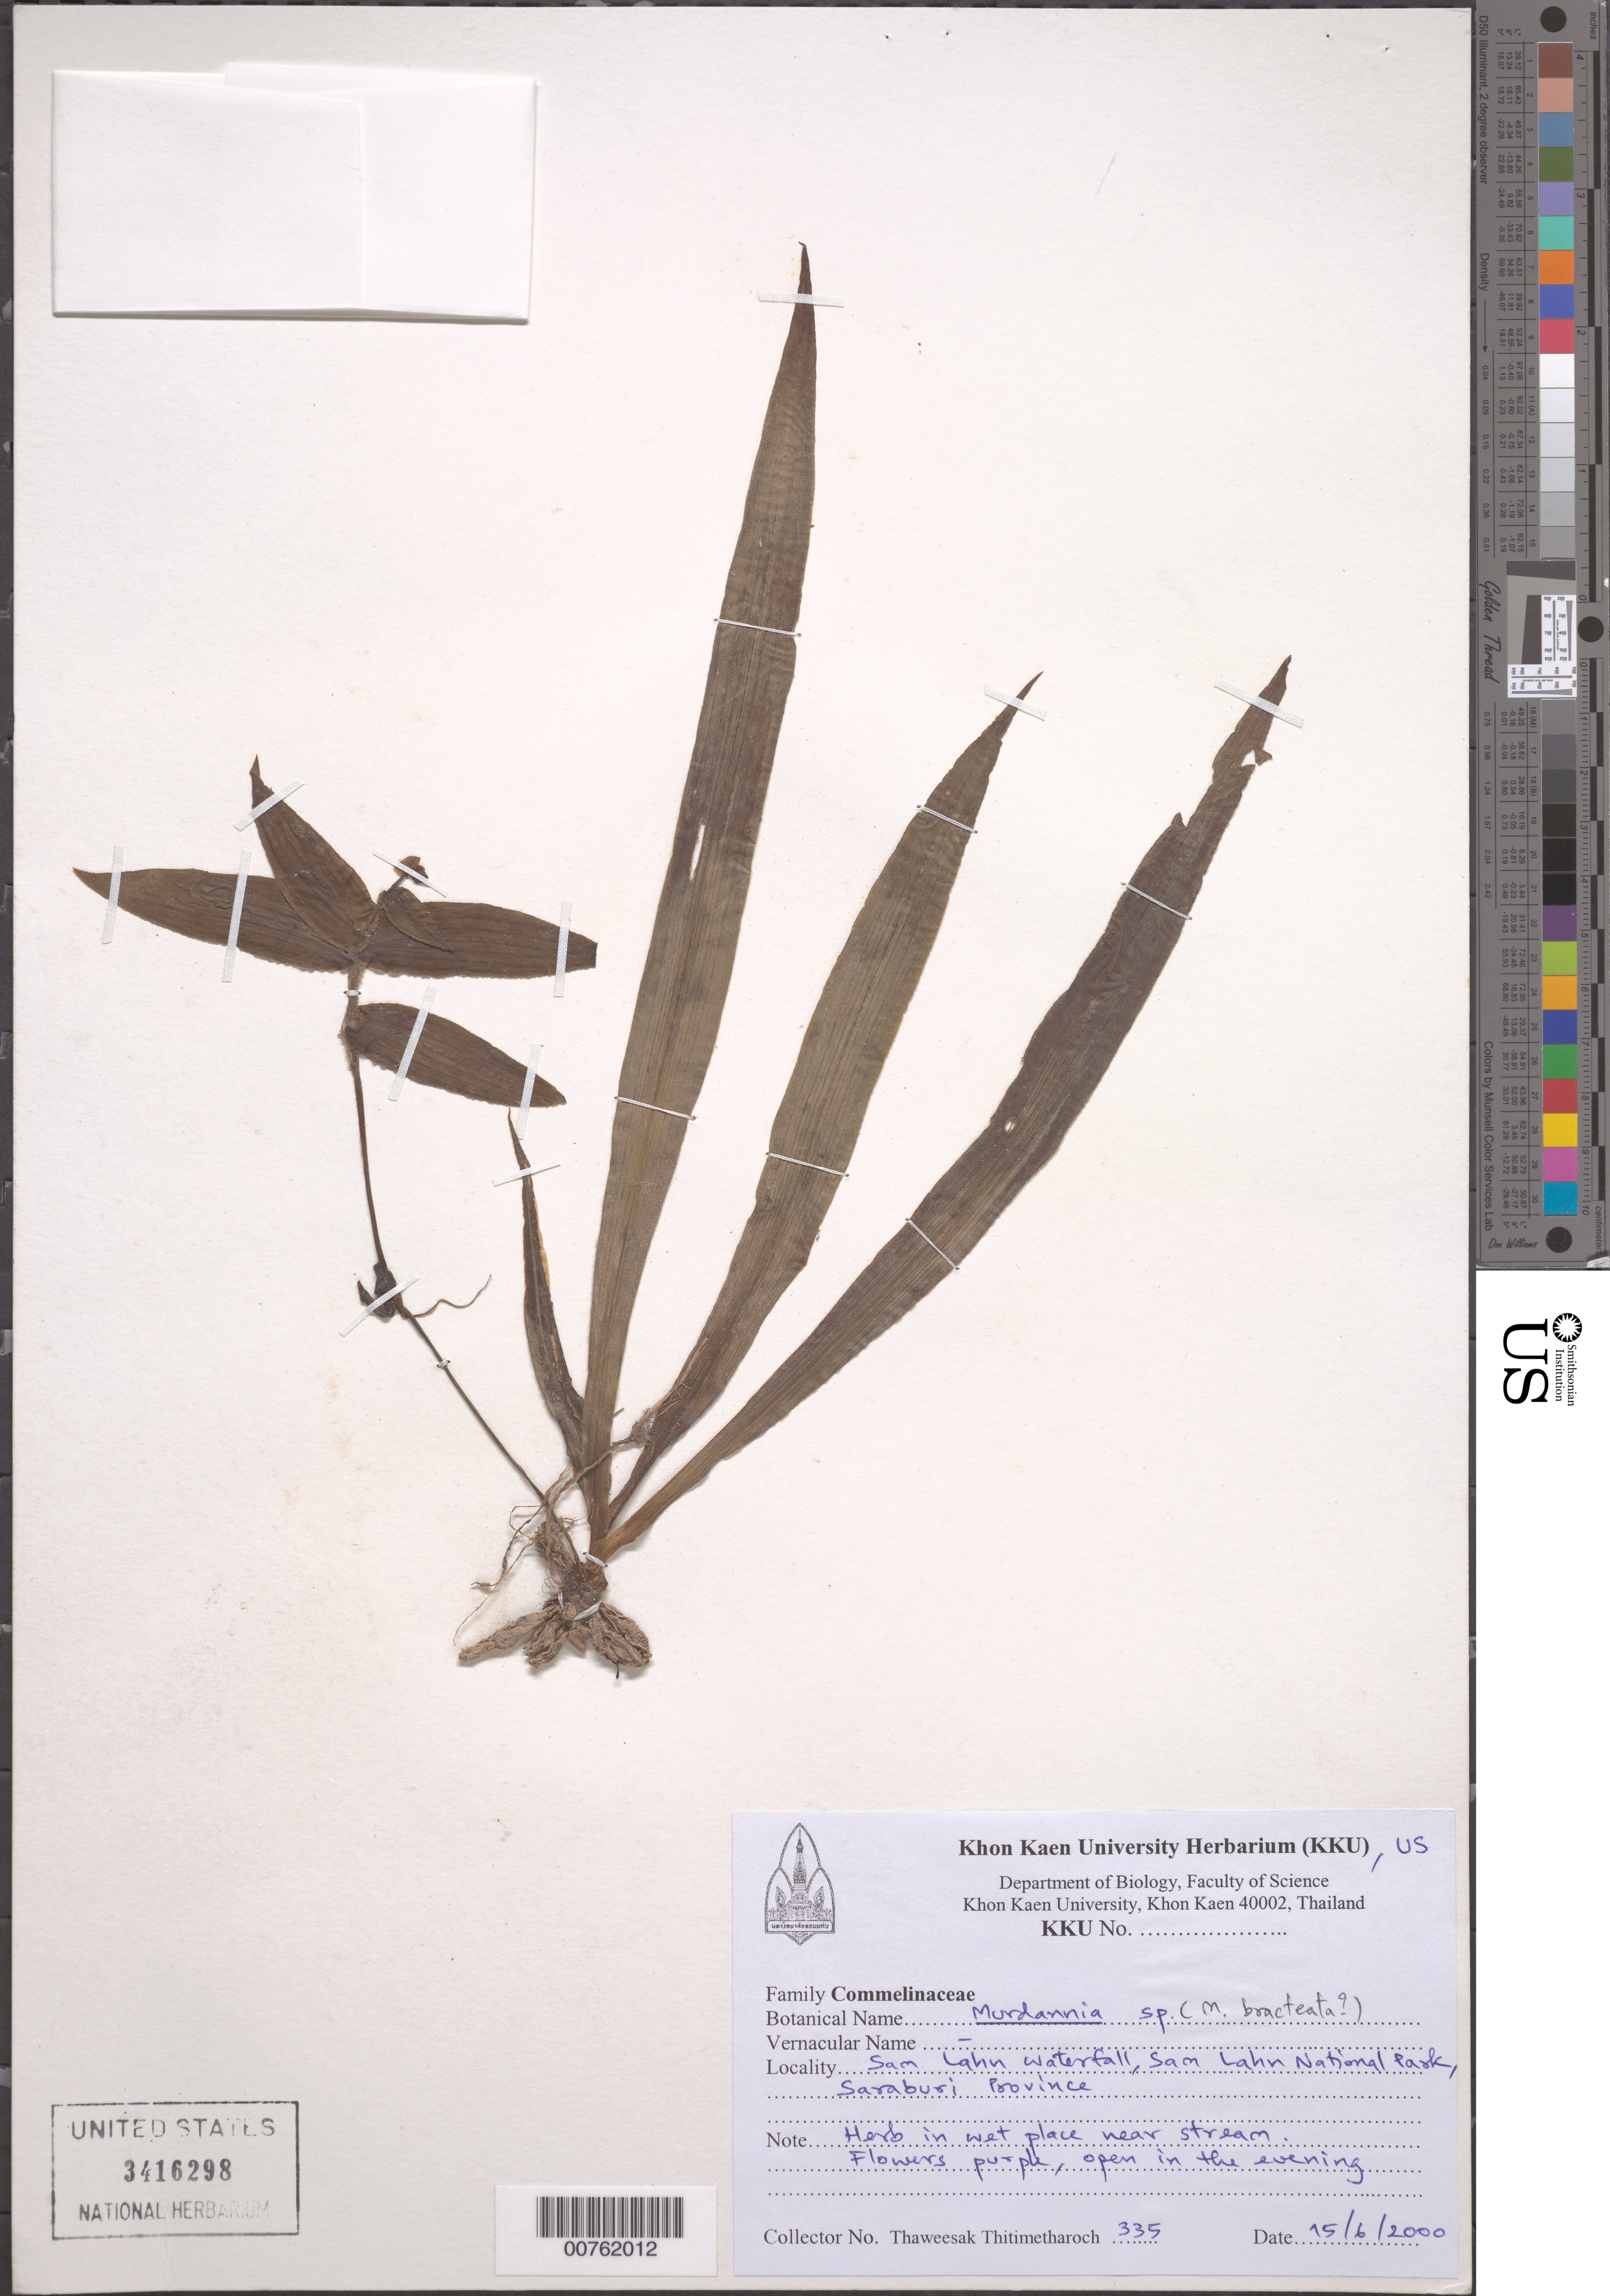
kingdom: Plantae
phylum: Tracheophyta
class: Liliopsida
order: Commelinales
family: Commelinaceae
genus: Murdannia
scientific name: Murdannia sp.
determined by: Faden, Robert B., (US), Smithsonian Institution - National Museum of Natural History (UNITED STATES)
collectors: T. Thitimetharoch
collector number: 335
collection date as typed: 15 Jun 2000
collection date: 2000-06-15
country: Thailand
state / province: Saraburi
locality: Sam Lahn Waterfall, Sam Lahn National Park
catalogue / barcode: US 3416298